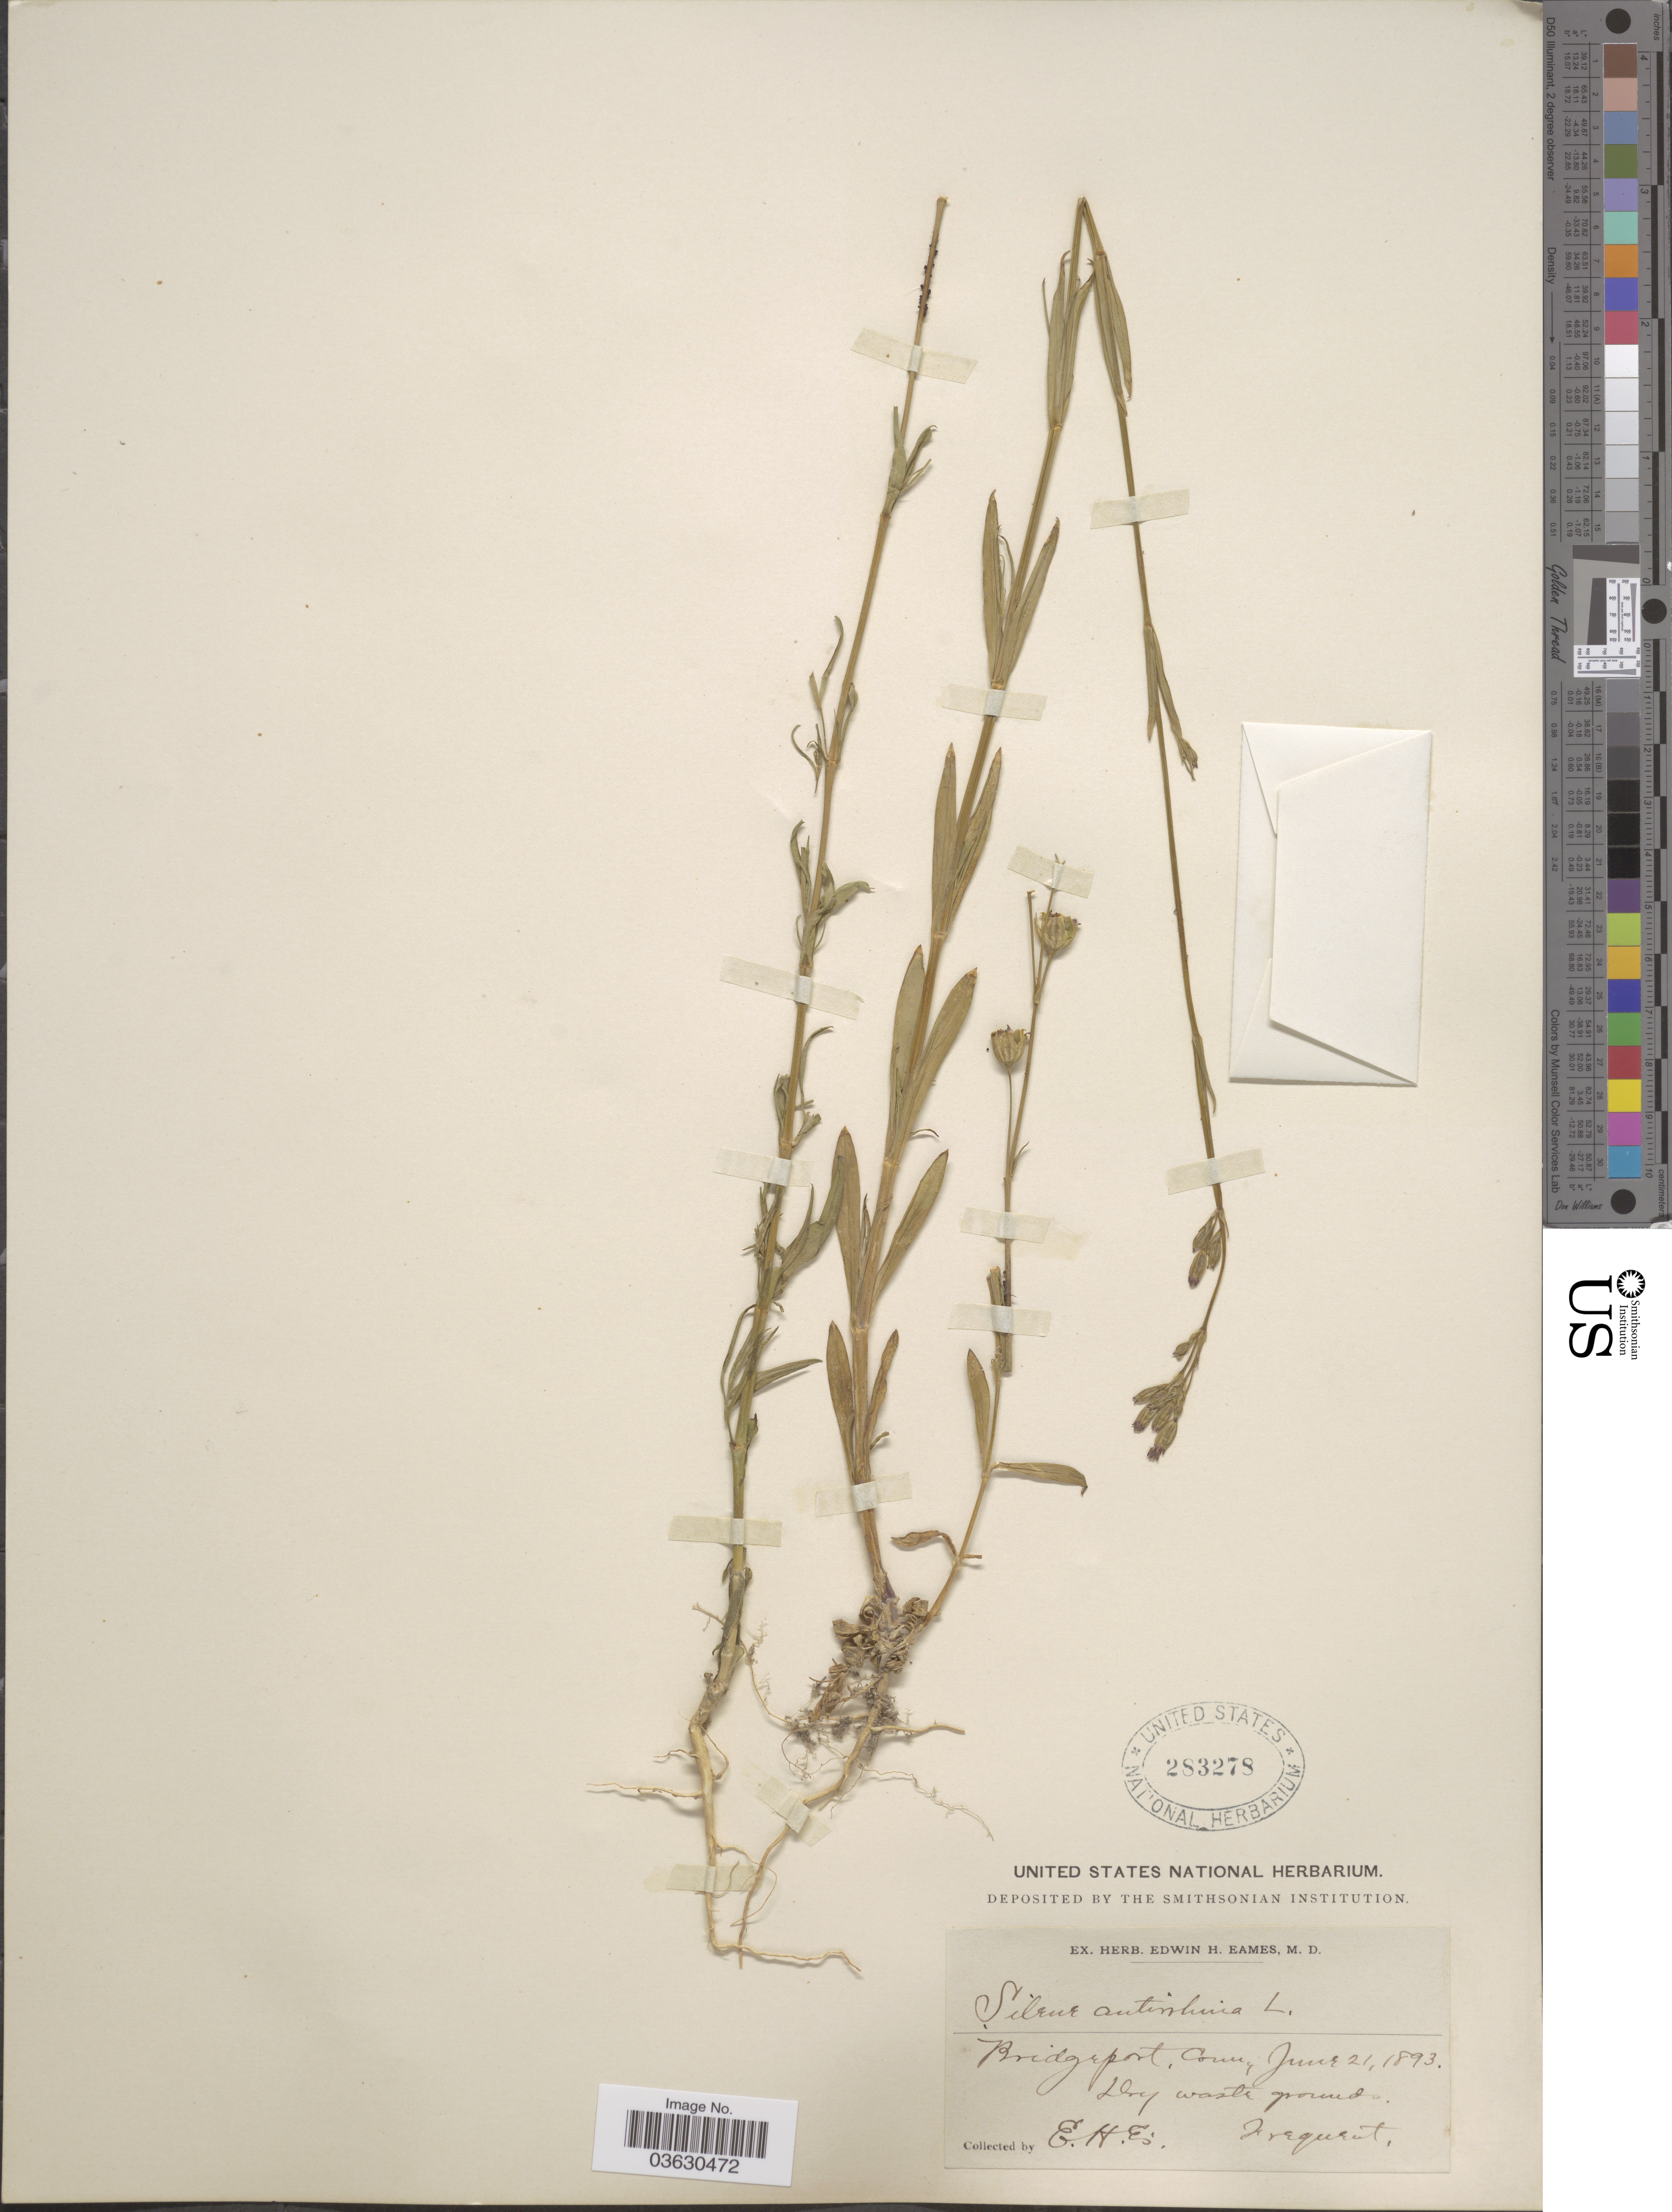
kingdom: Plantae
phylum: Tracheophyta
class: Magnoliopsida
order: Caryophyllales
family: Caryophyllaceae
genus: Silene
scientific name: Silene antirrhina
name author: L.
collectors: E. H. Eames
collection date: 1893-06-21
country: United States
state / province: Connecticut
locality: Bridgeport.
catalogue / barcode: US 283278